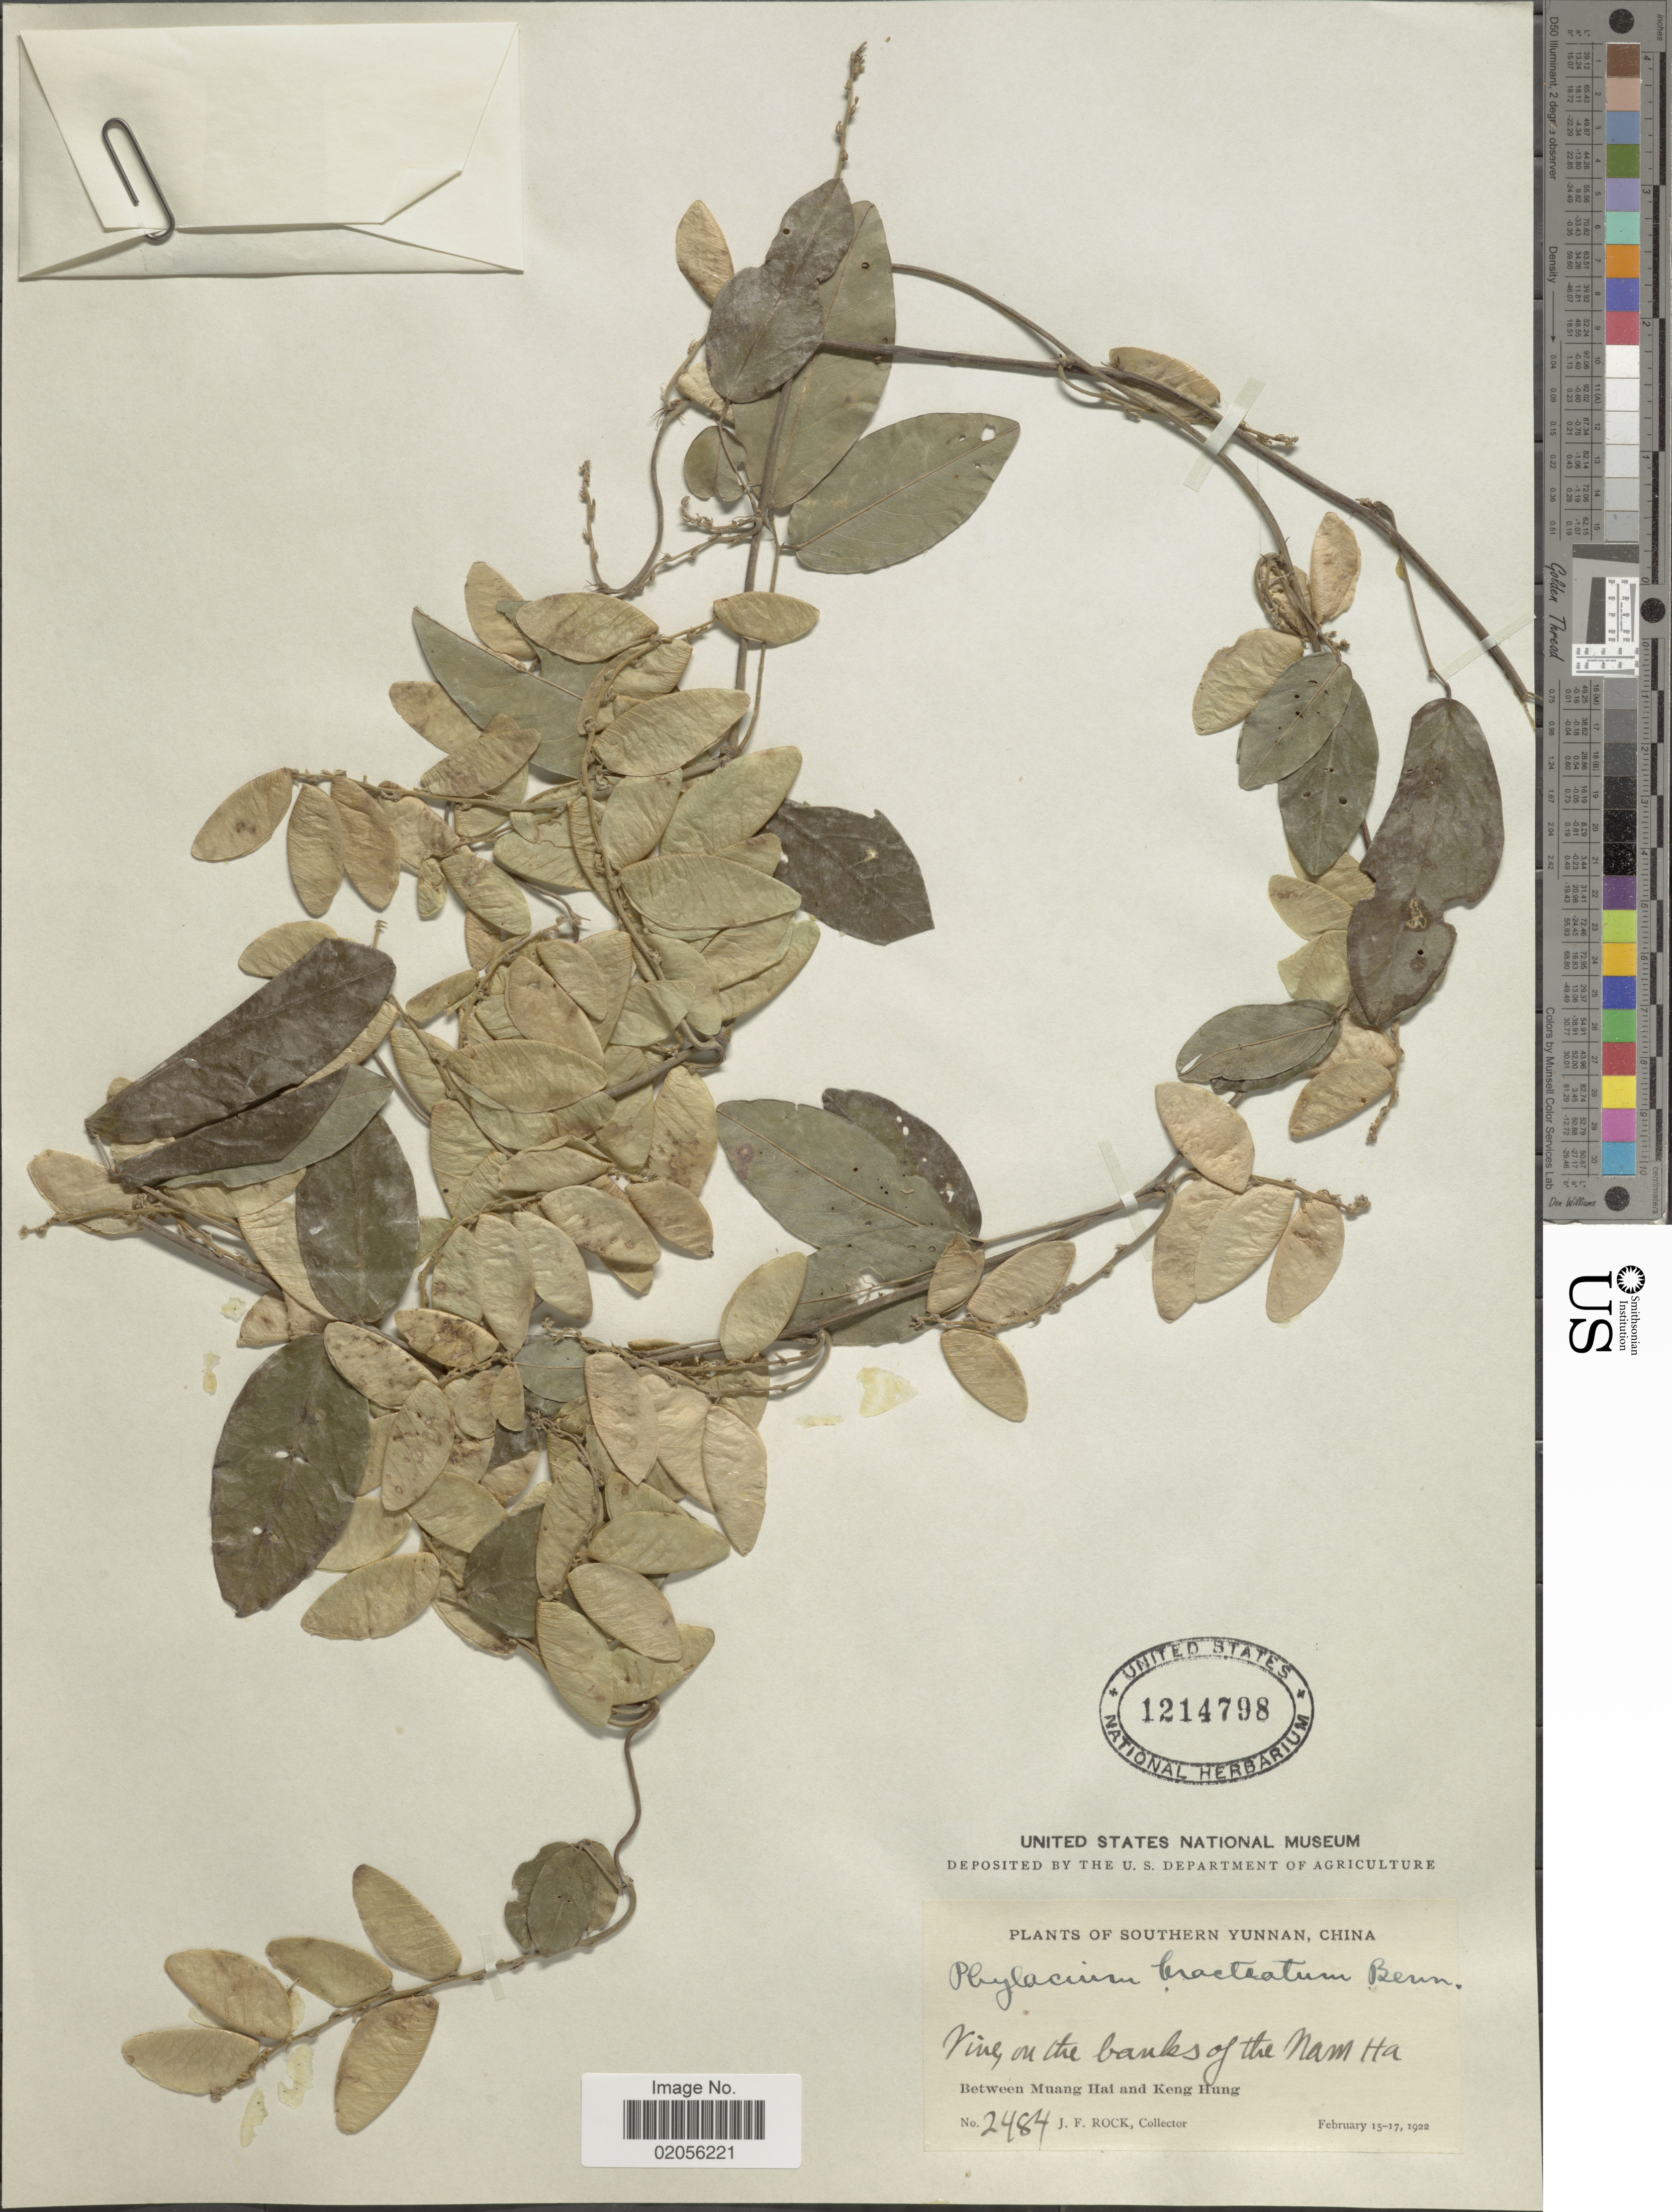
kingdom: Plantae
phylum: Tracheophyta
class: Magnoliopsida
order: Fabales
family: Fabaceae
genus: Phylacium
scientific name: Phylacium bracteosum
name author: Benn.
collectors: J. Rock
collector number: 2484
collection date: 1922-02-15/1922-02-17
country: China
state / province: Yunnan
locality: Southern Yunnan. Between Muang Hai and Keng Hung. on the banks of the Nam Ha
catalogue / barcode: US 1214798